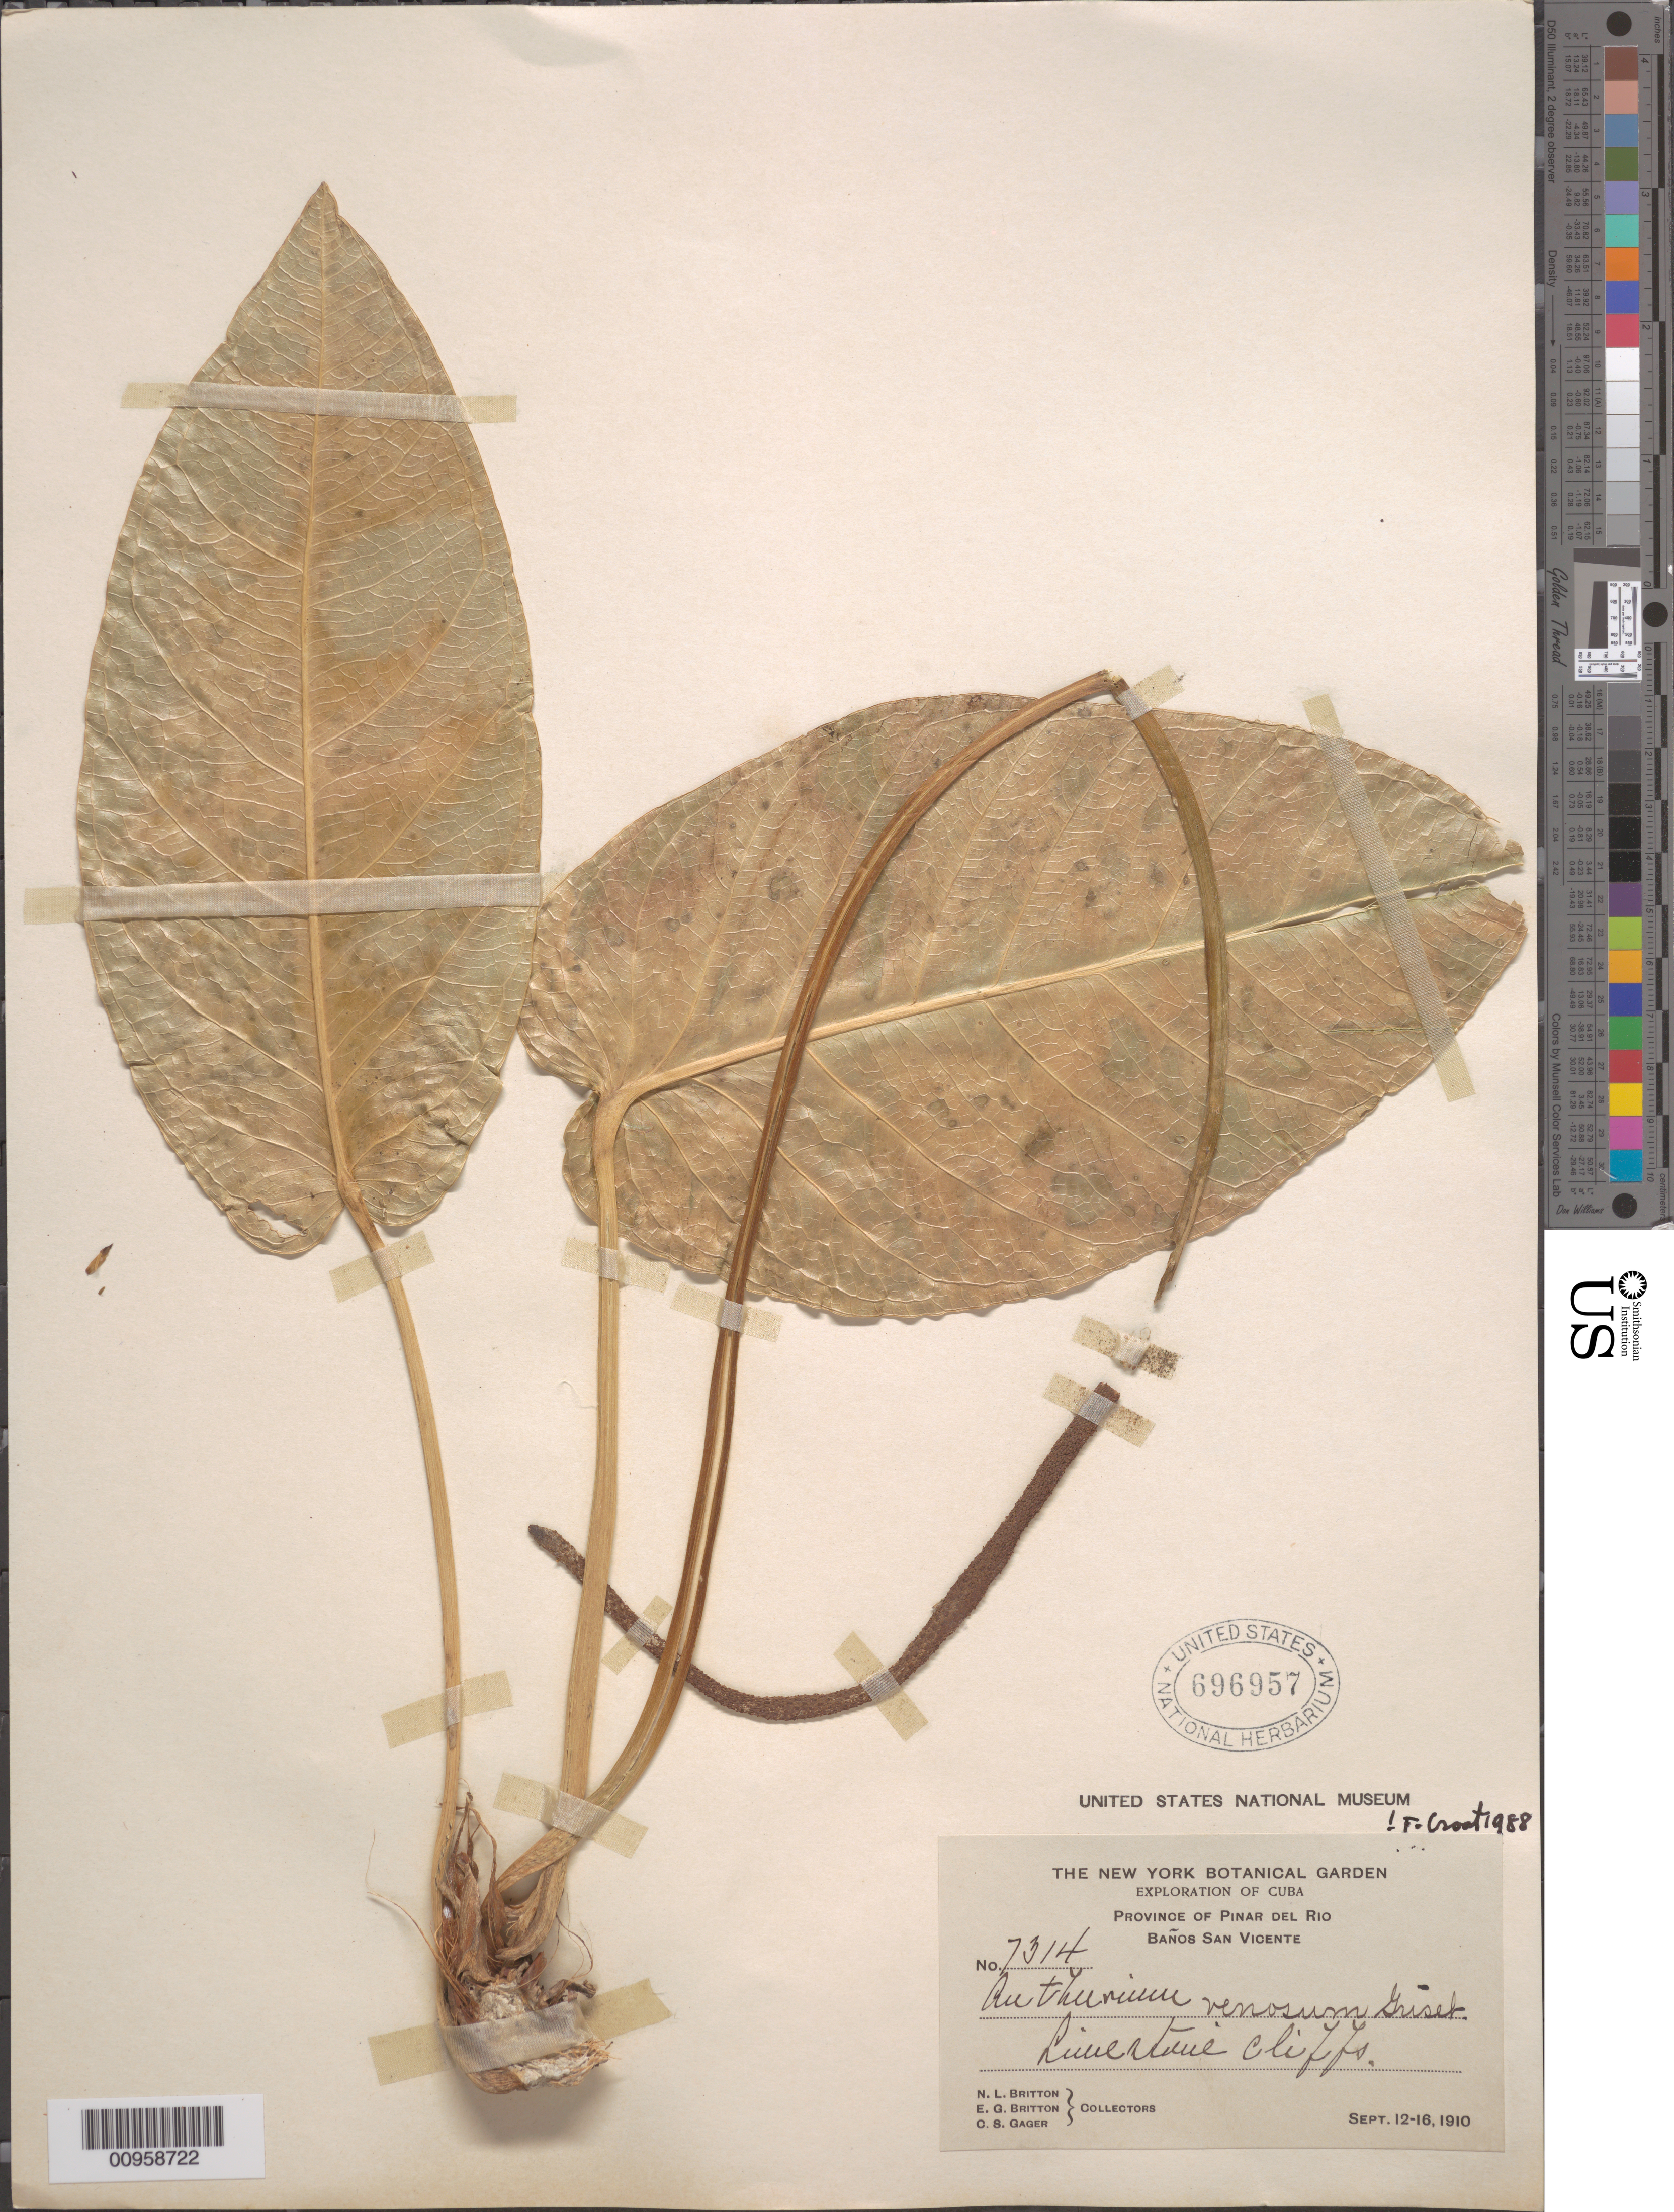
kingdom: Plantae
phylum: Tracheophyta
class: Liliopsida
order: Alismatales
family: Araceae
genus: Anthurium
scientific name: Anthurium venosum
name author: Griseb.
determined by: Croat, Thomas B., Missouri Botanical Garden (MO)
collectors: N. Britton, E. G. Britton & C. Gager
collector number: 7314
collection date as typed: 12 Sep 1910 to 16 Sep 1910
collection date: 1910-09-12/1910-09-16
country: Cuba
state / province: Pinar del Rio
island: Cuba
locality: Baños San Vicente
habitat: Limestone cliffs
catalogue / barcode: US 696957